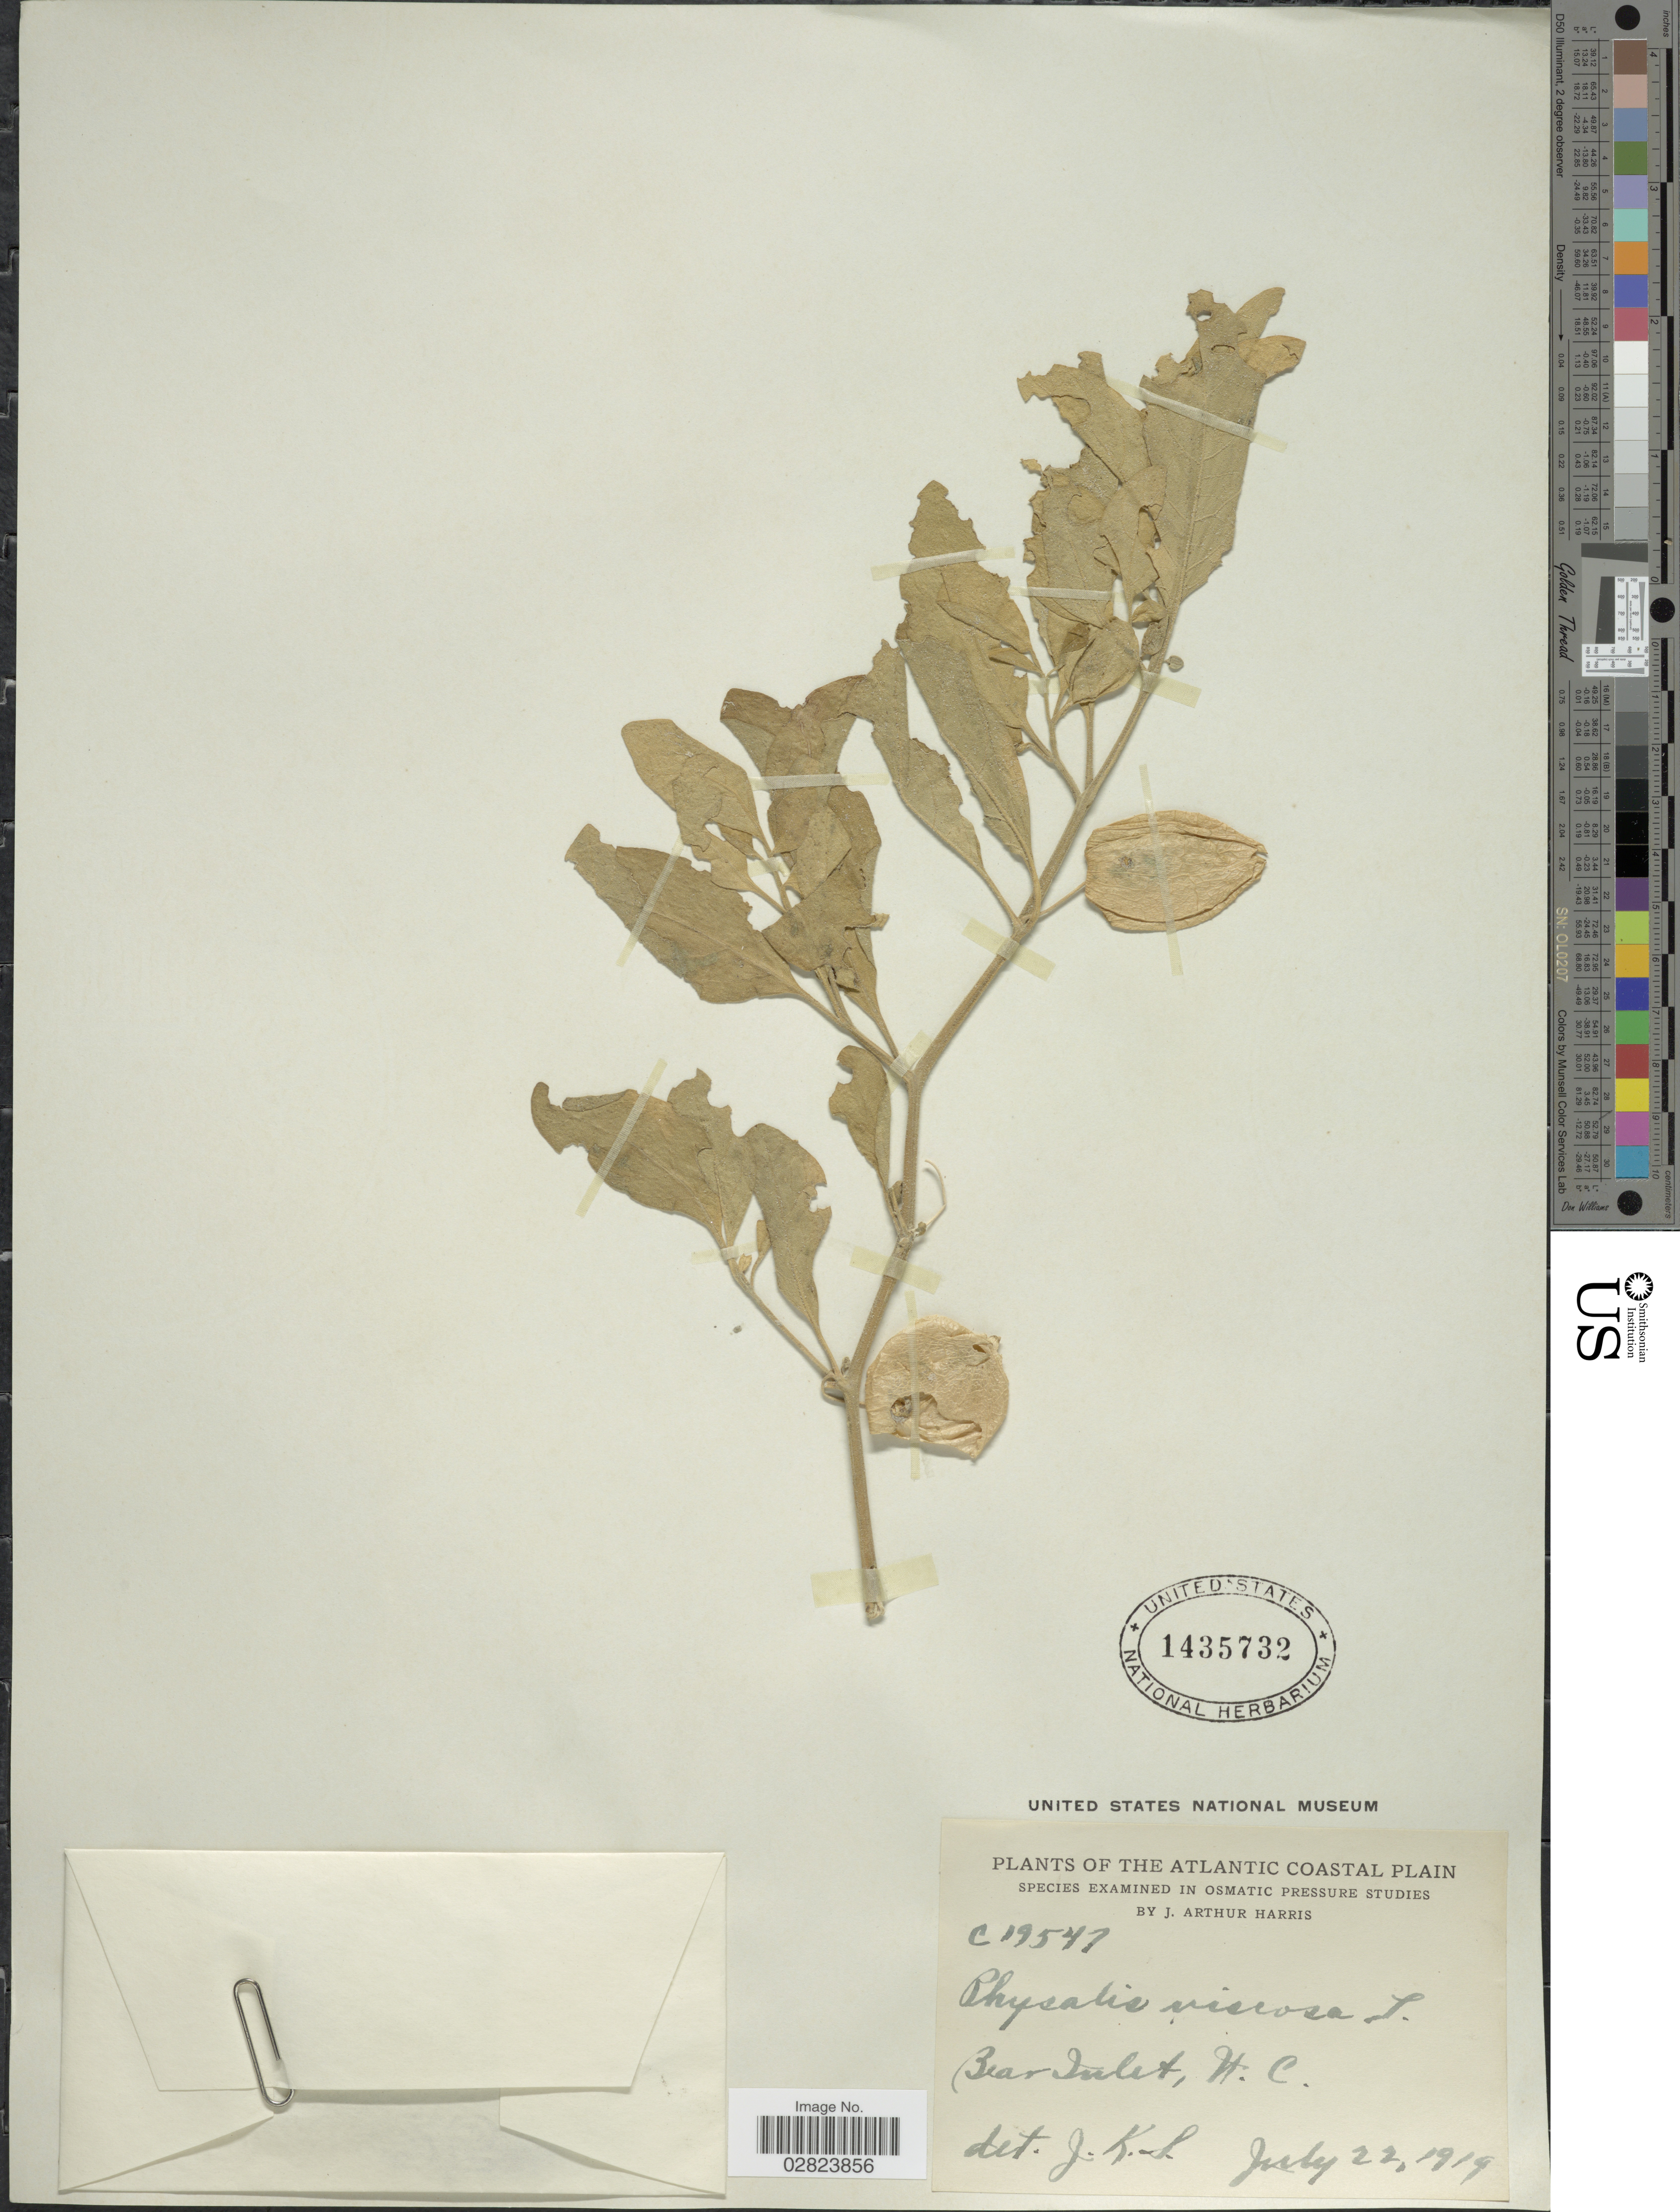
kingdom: Plantae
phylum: Tracheophyta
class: Magnoliopsida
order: Solanales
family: Solanaceae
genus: Physalis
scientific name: Physalis maritima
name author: M.A. Curtis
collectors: J. A. Harris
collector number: C19547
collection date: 1919-07-22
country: United States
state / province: North Carolina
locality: The Atlantic Coastal Plain. Bear Inlet.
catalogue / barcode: US 1435732